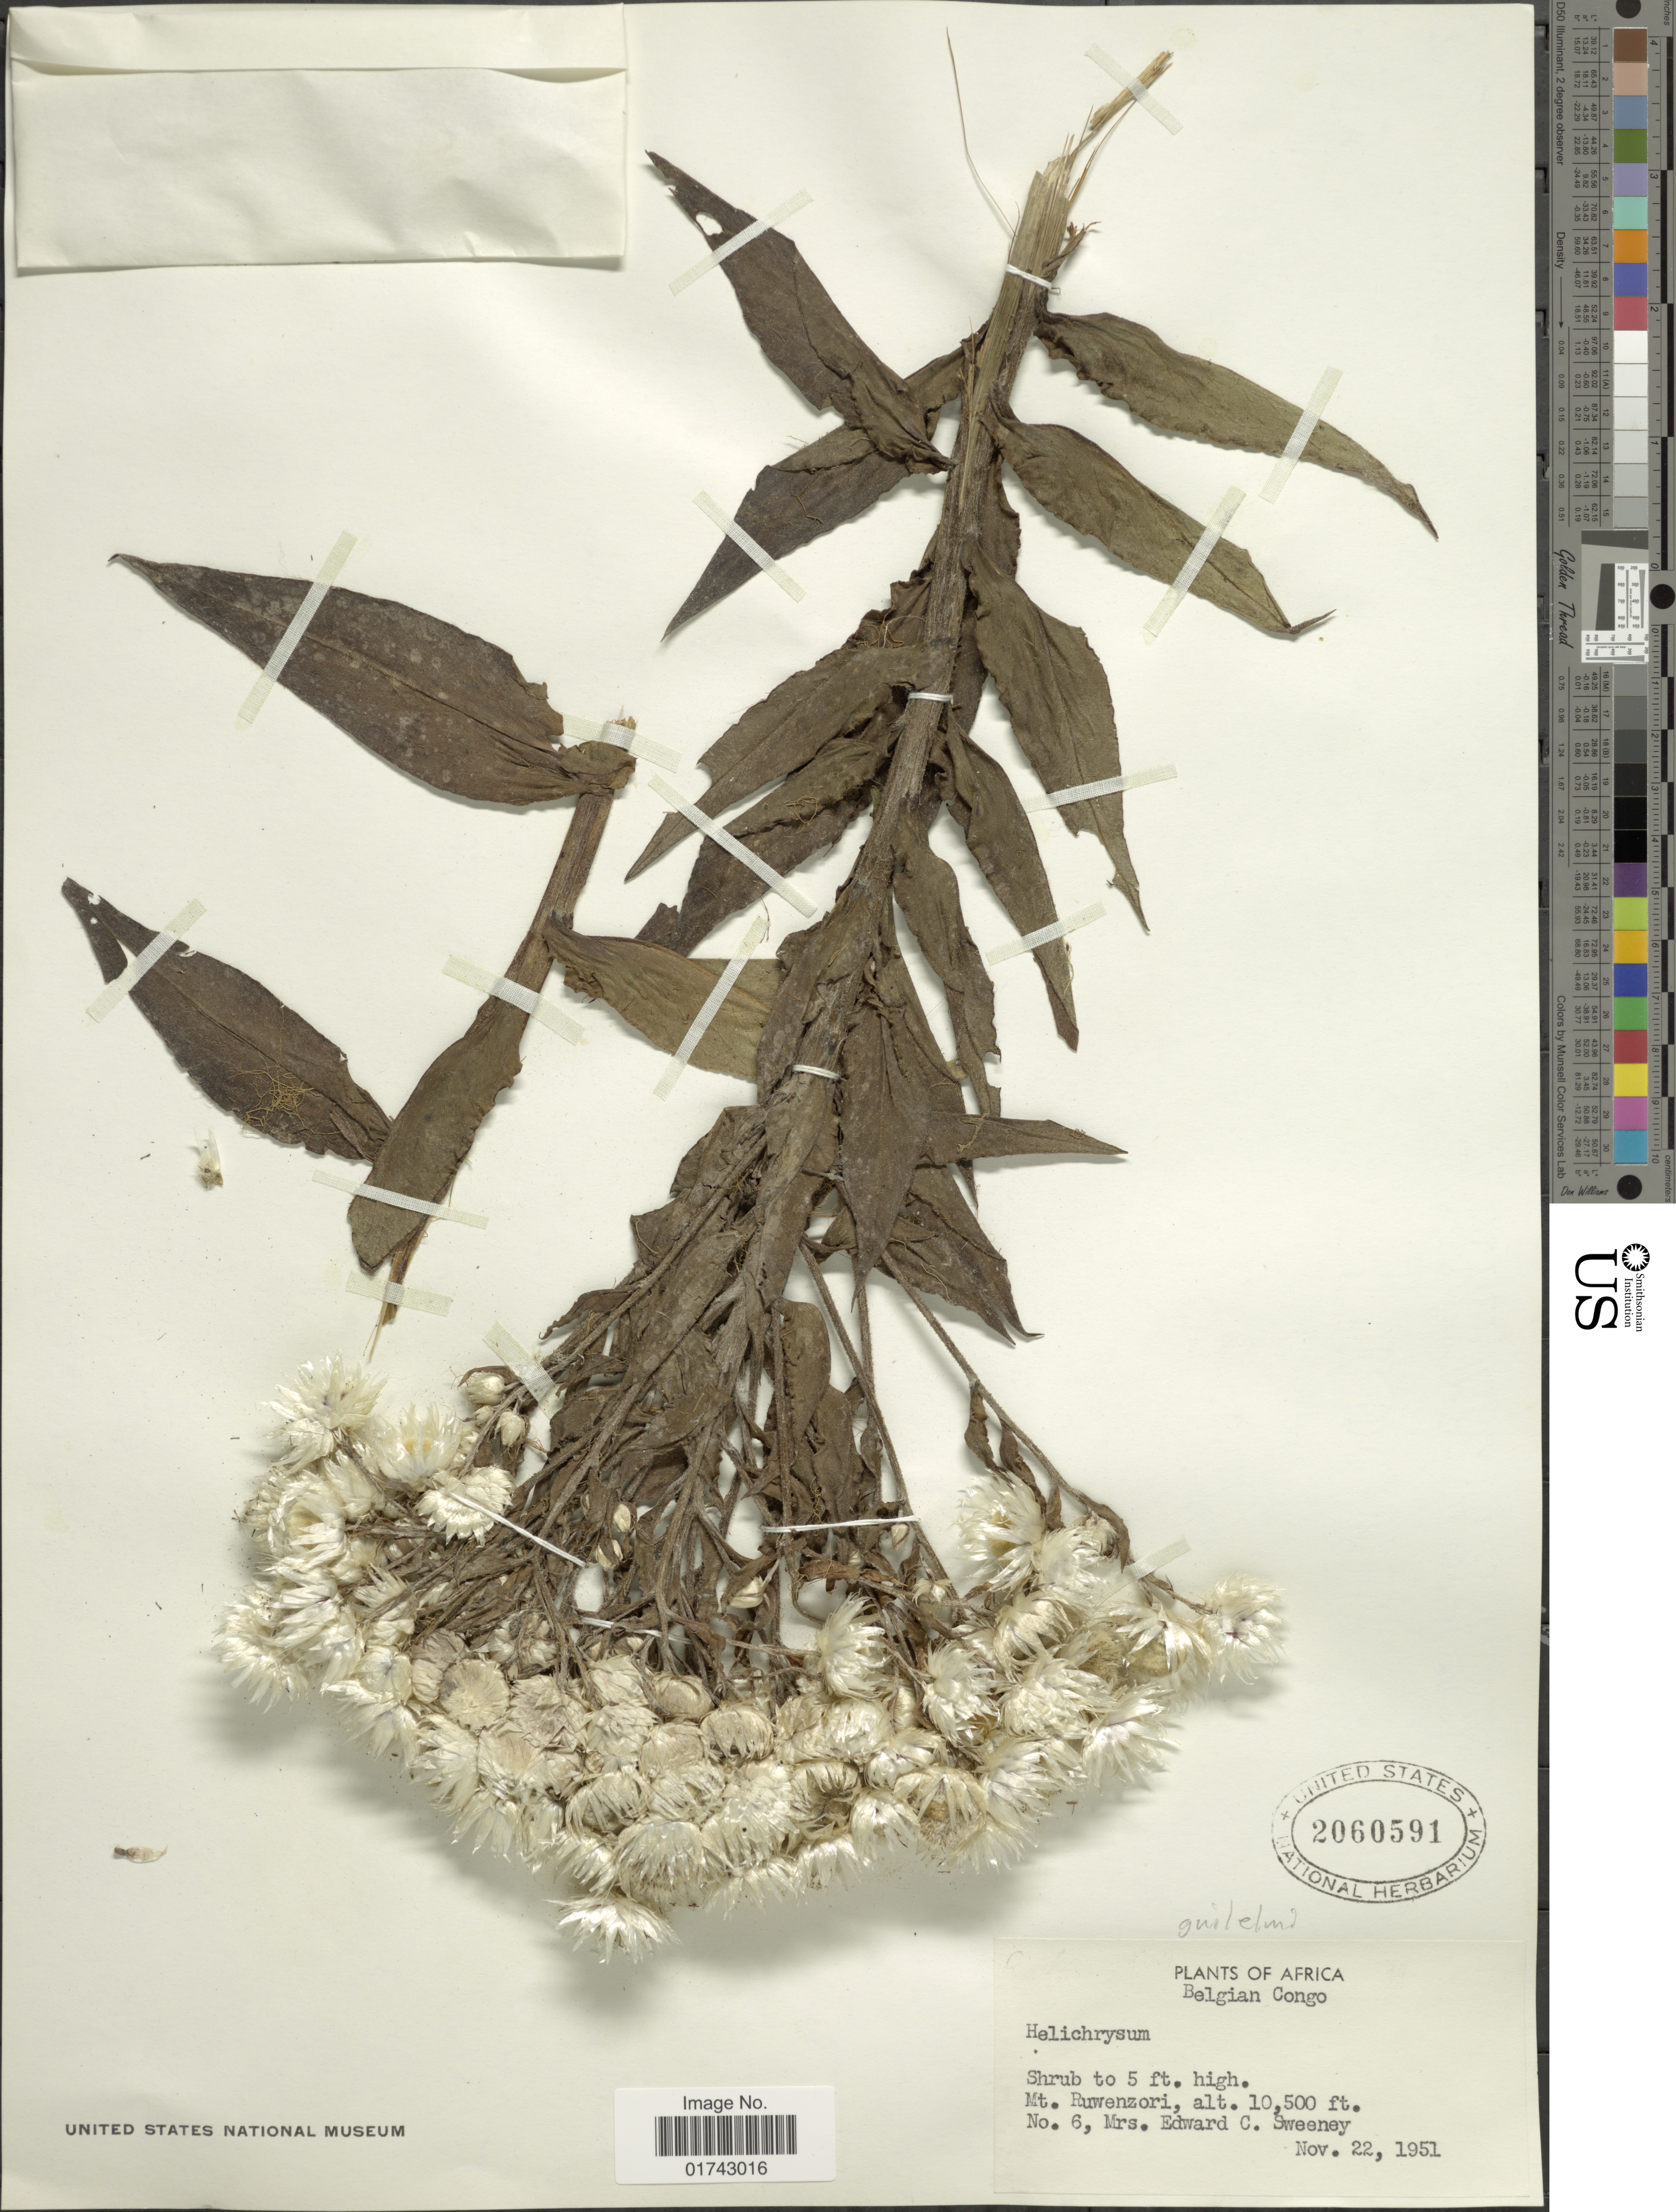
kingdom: Plantae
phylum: Tracheophyta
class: Magnoliopsida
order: Asterales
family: Asteraceae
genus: Helichrysum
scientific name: Helichrysum formosissimum var. guilelmii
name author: (Engl.) Mesfin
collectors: E. Sweeney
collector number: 6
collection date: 1951-11-22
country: Congo, Democratic Republic of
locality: Belgian Congo, Mt. Ruwenzori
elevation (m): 3200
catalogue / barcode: US 2060591